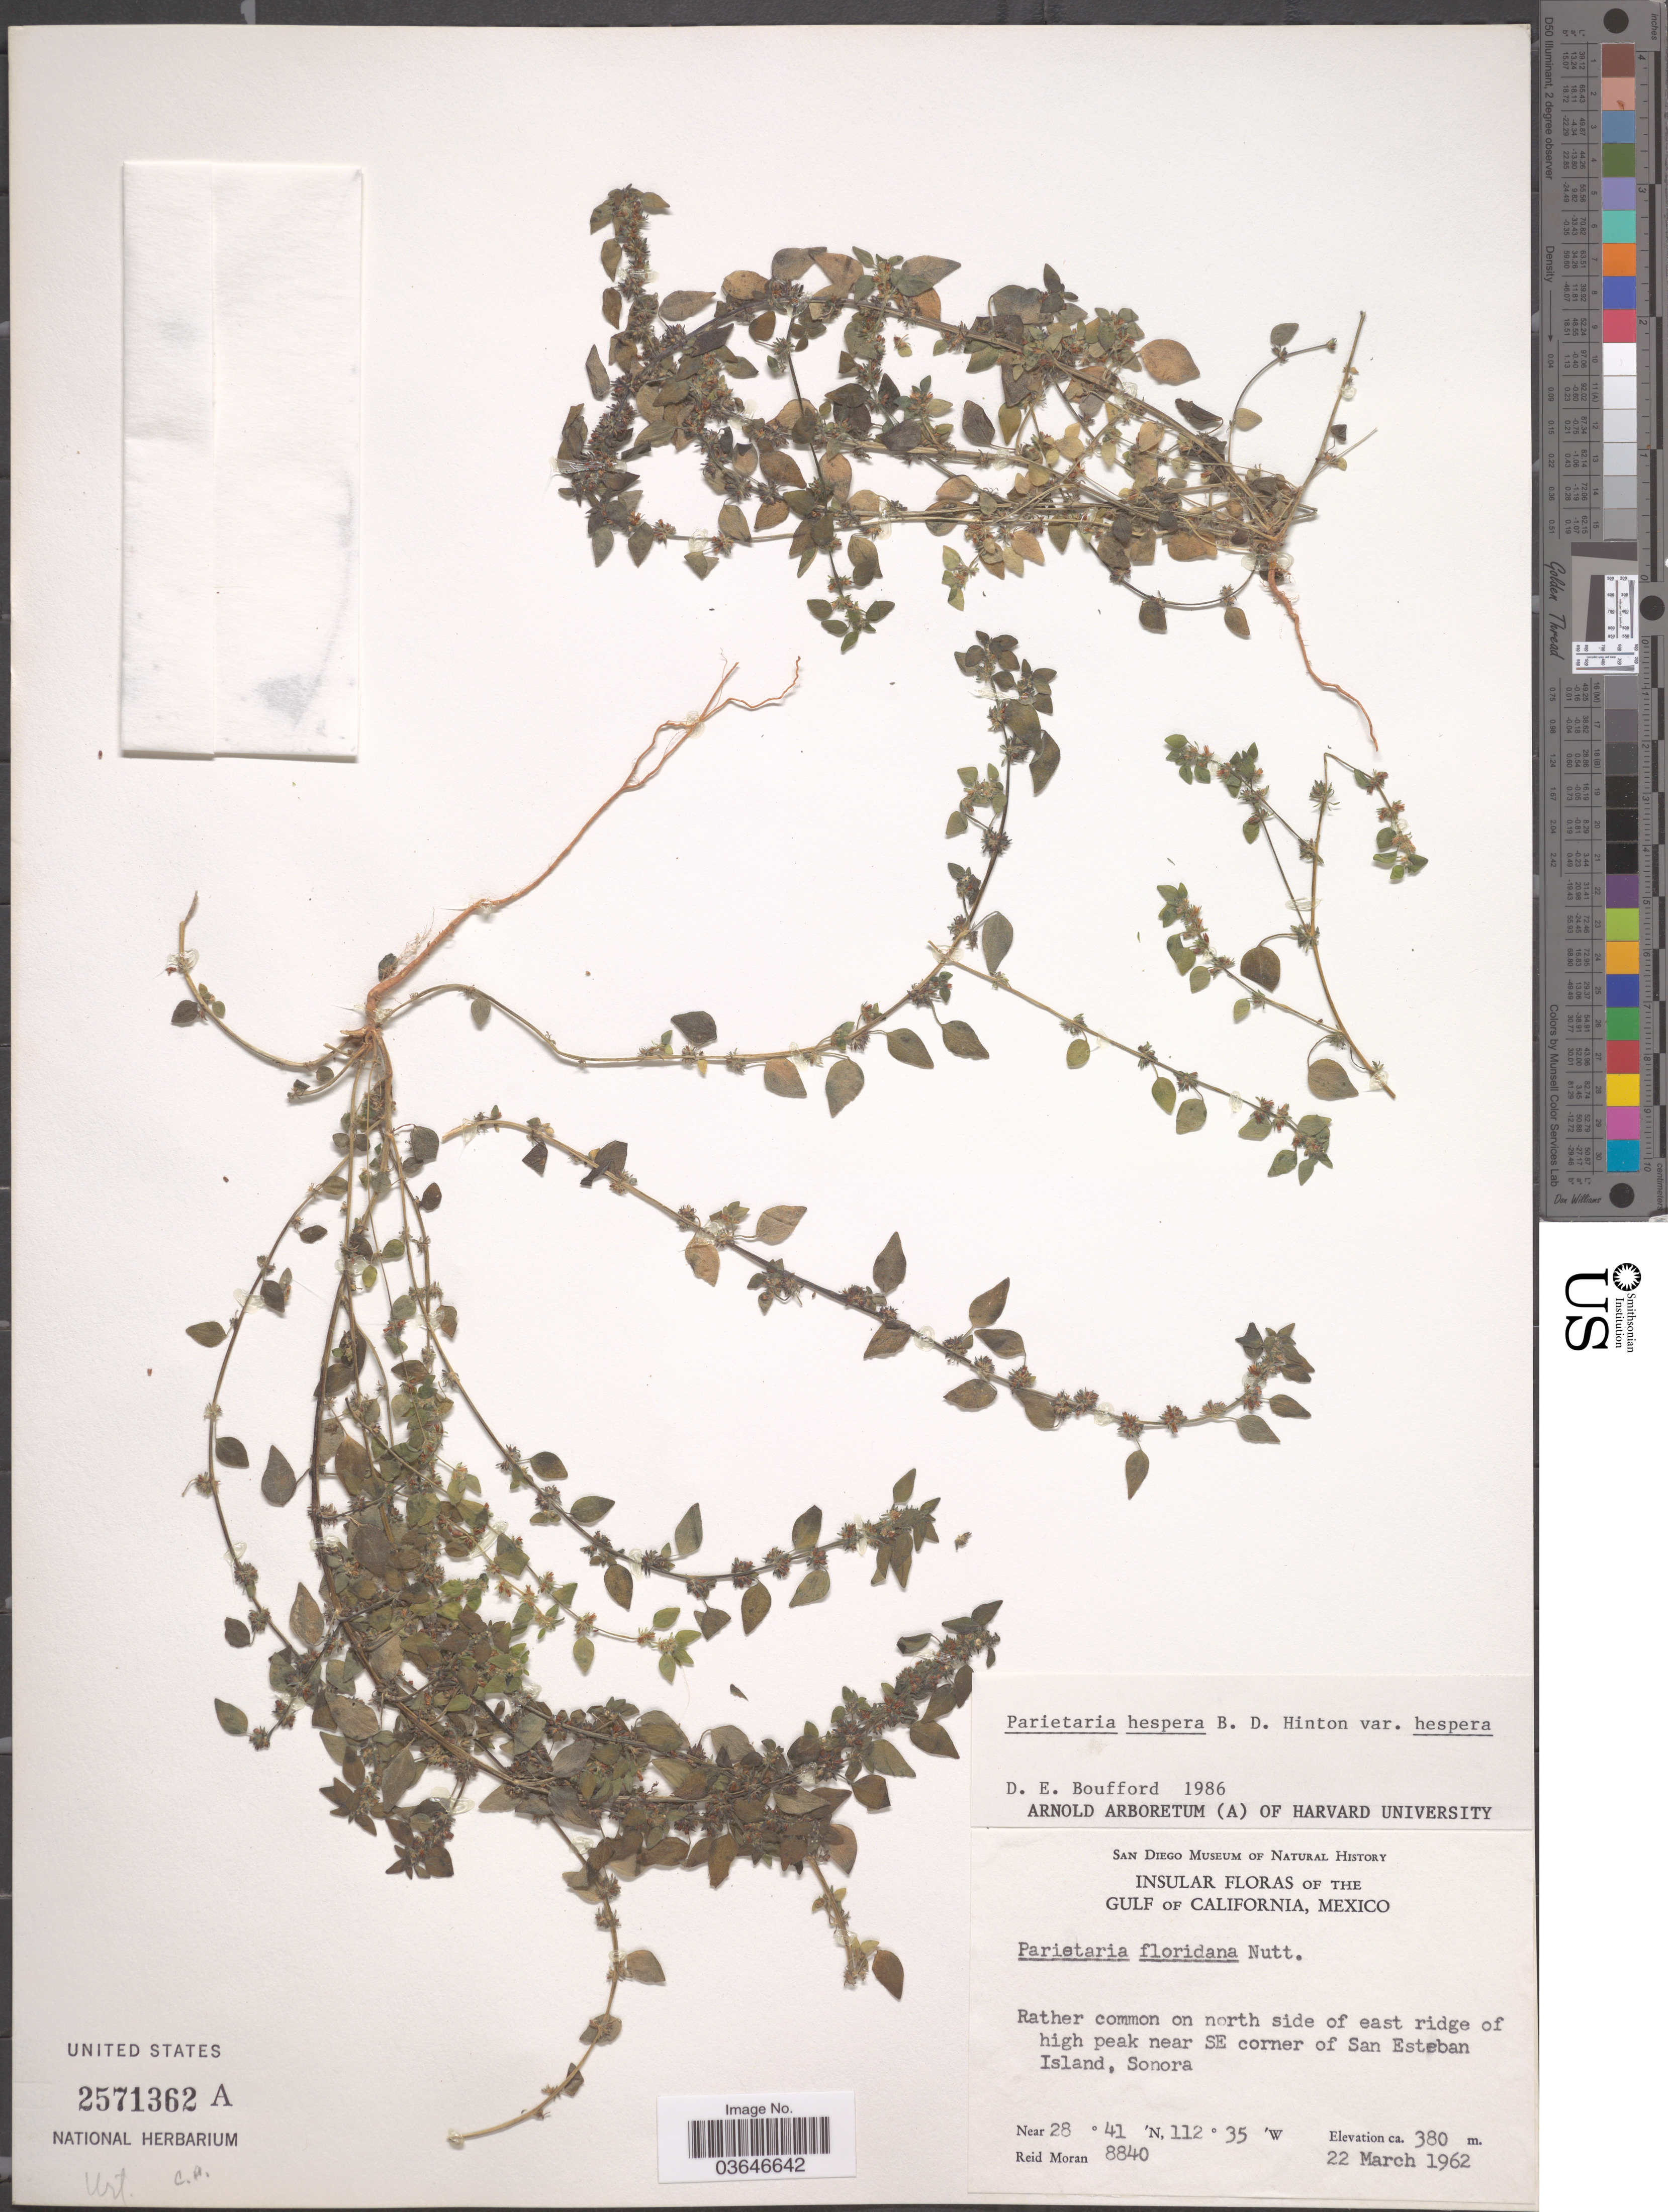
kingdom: Plantae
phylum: Tracheophyta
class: Magnoliopsida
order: Rosales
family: Urticaceae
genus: Parietaria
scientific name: Parietaria hespera var. hespera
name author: Hinton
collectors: R. Moran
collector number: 8840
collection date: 1962-03-22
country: Mexico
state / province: Sonora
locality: Gulf of California. Rather common on north side of east ridgeof high peak near SE corner of San Esteban Island.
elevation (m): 380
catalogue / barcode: US 2571362A